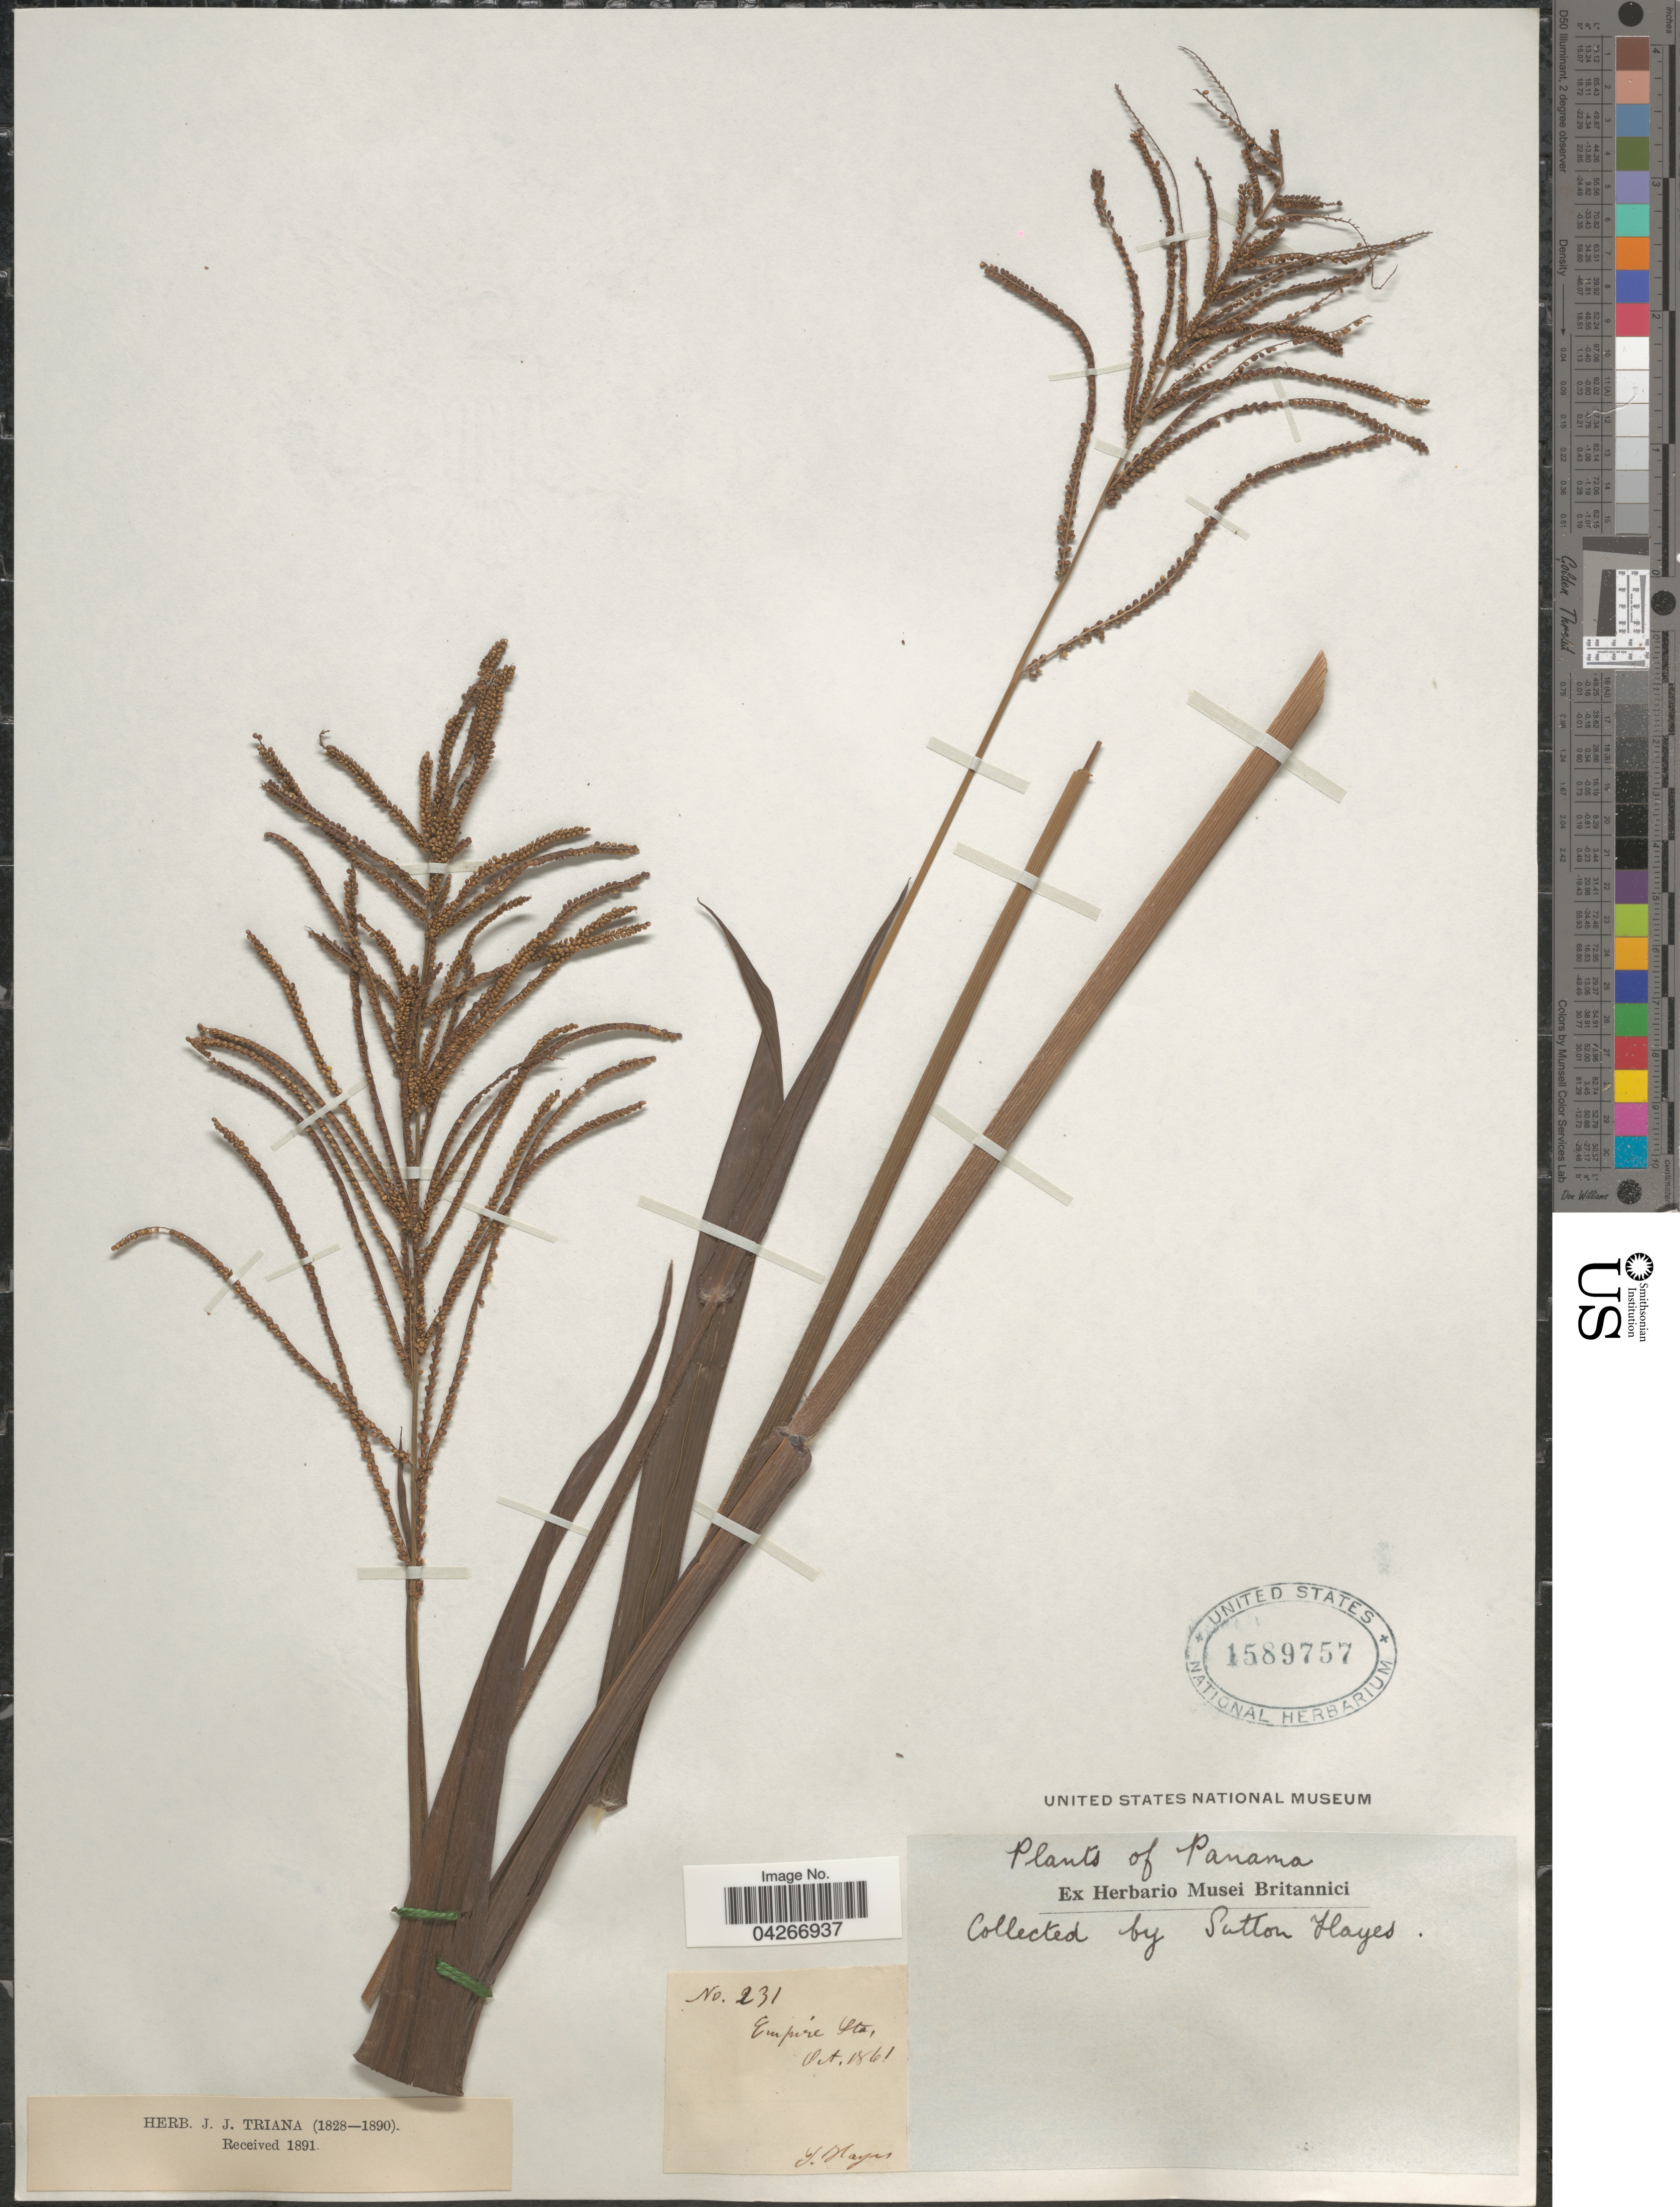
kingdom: Plantae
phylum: Tracheophyta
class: Liliopsida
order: Poales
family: Poaceae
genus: Paspalum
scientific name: Paspalum paniculatum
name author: L.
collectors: S. Hayes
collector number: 231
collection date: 1861-10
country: Panama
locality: Empire Sta.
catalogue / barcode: US 1589757